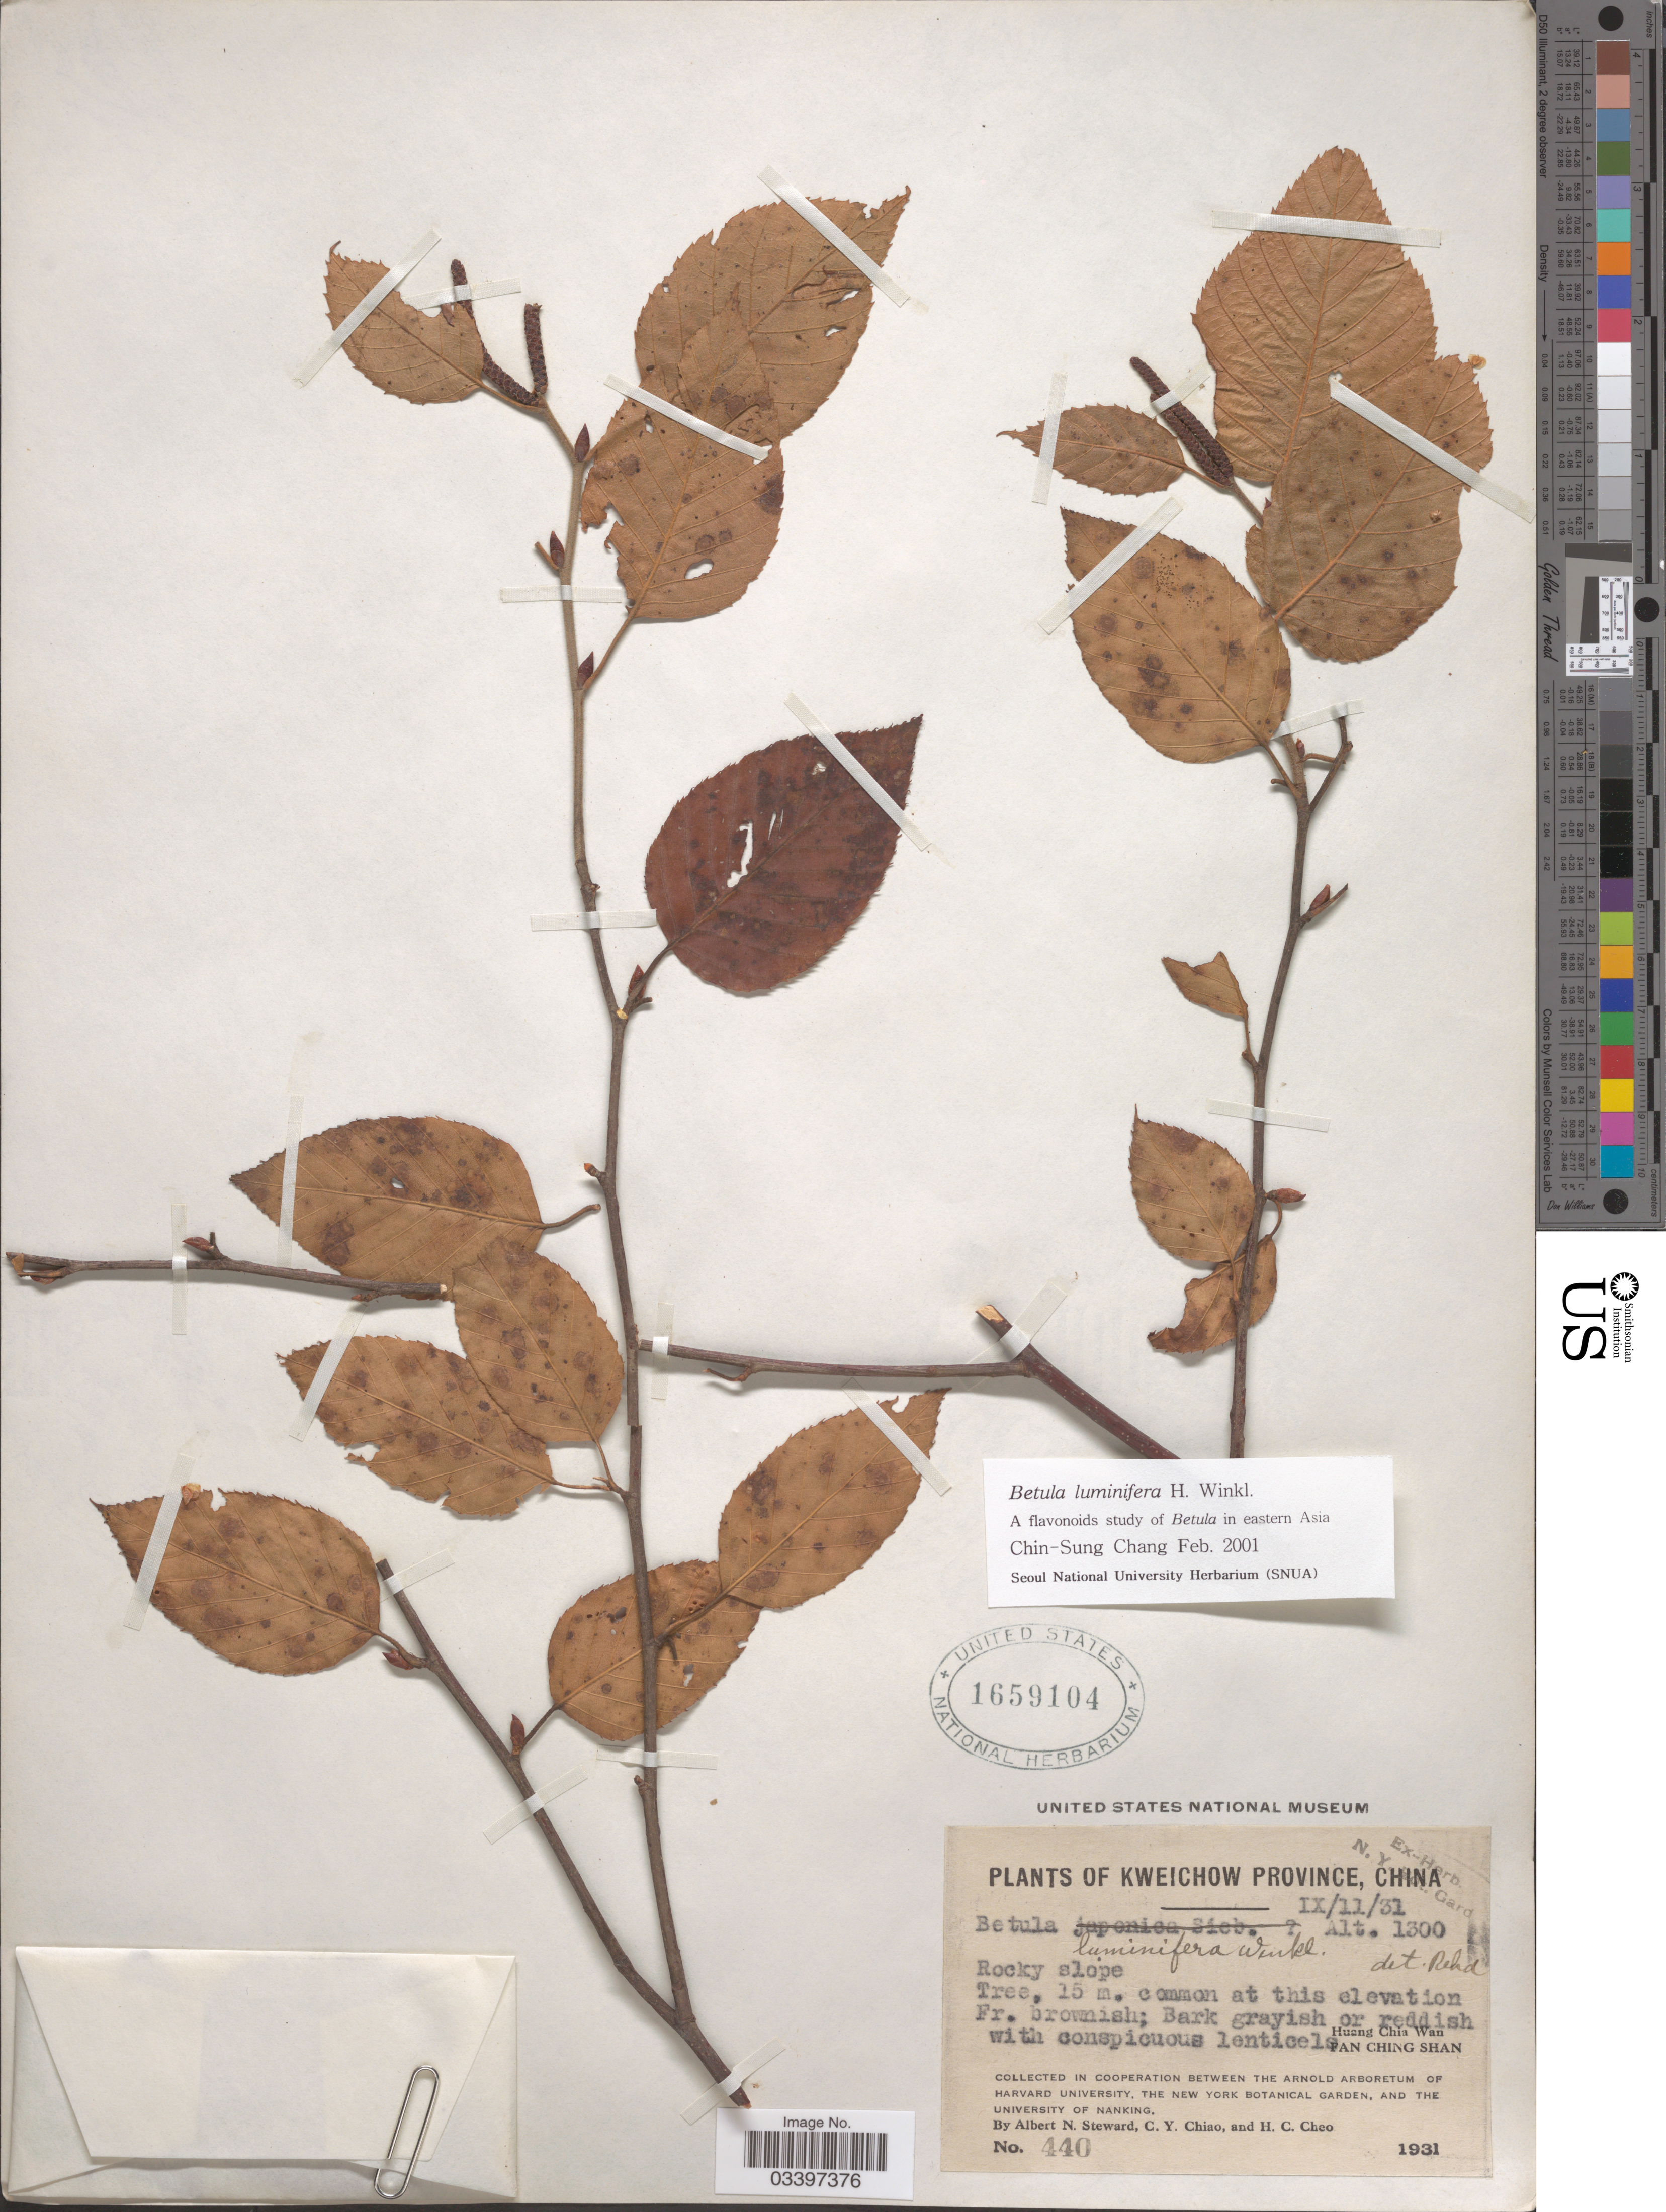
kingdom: Plantae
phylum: Tracheophyta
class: Magnoliopsida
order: Fagales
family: Betulaceae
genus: Betula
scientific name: Betula luminifera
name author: H.J.P. Winkl.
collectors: A. N. Steward, C. Y. Chiao & H. Cheo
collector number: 440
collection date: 1931-09-11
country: China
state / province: Guizhou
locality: Kweichow Province. Huang Chia Wan. Fan Ching Shan.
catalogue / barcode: US 1659104